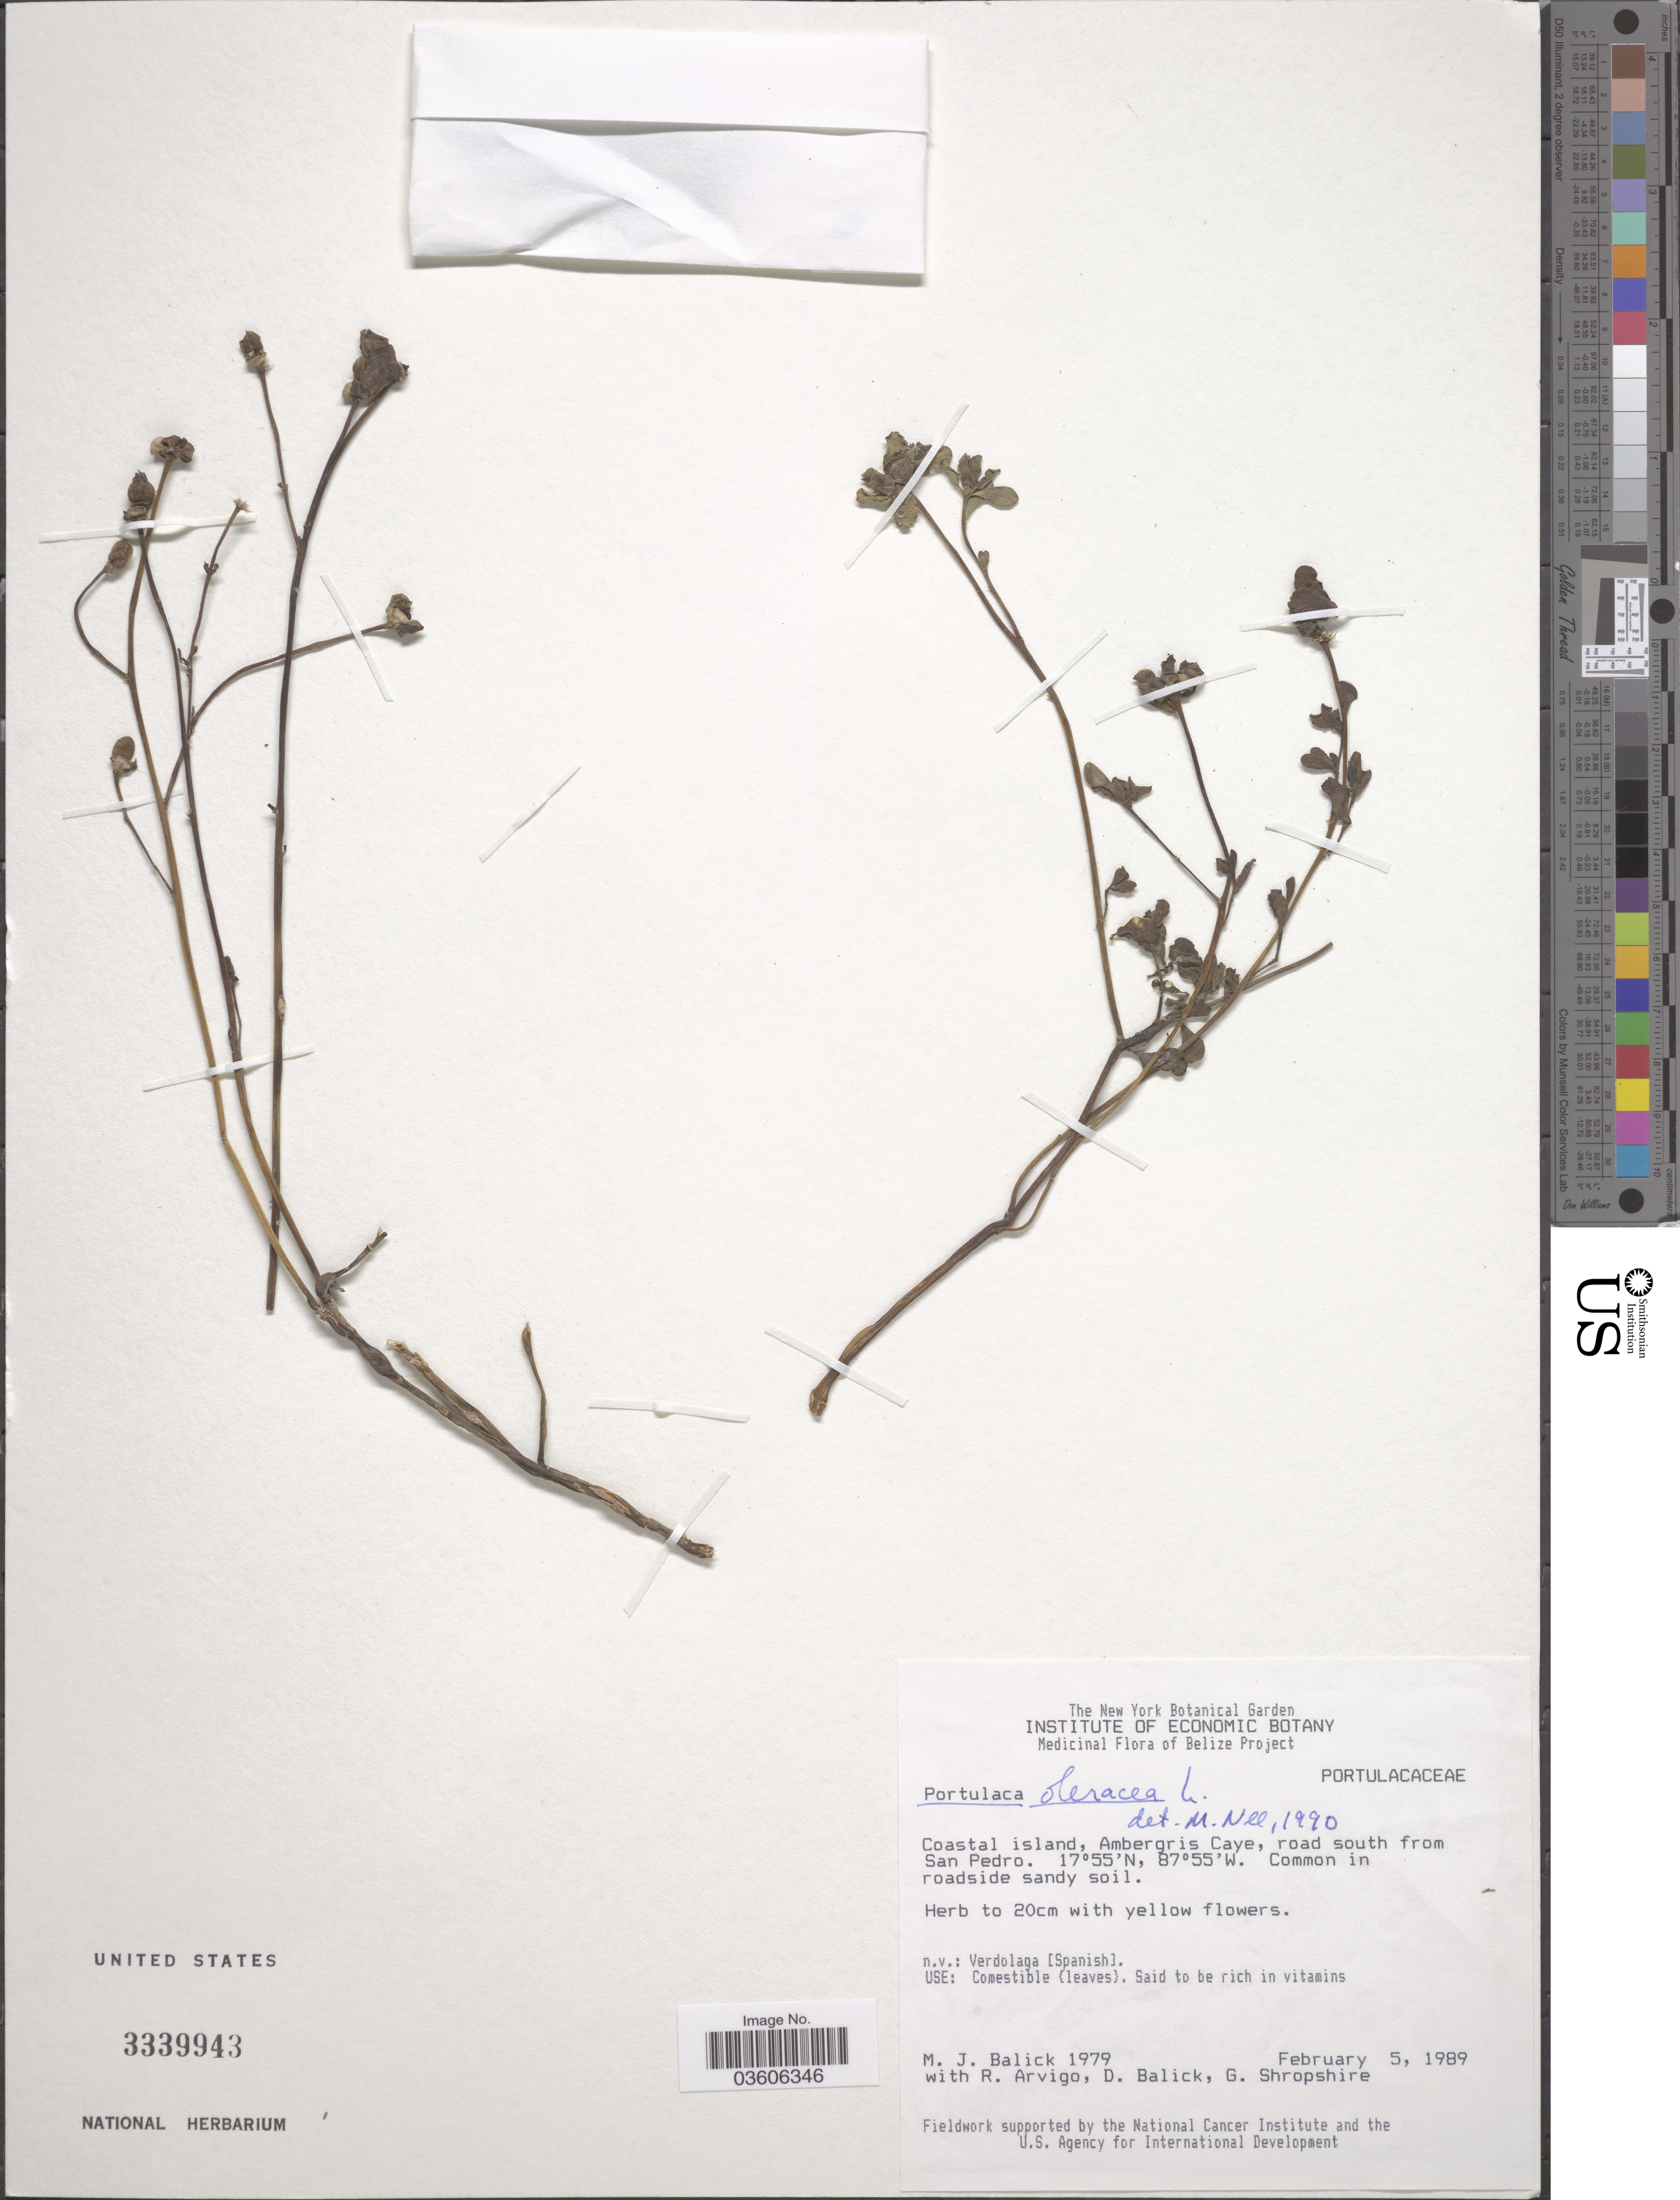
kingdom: Plantae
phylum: Tracheophyta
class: Magnoliopsida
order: Caryophyllales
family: Portulacaceae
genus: Portulaca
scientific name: Portulaca oleracea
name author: L.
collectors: M. J. Balick, R. Arvigo, D. Balick & G. Shropshire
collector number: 1979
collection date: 1989-02-05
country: Belize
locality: Coastal island, Ambergris Caye, road south from San Pedro.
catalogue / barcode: US 3339943